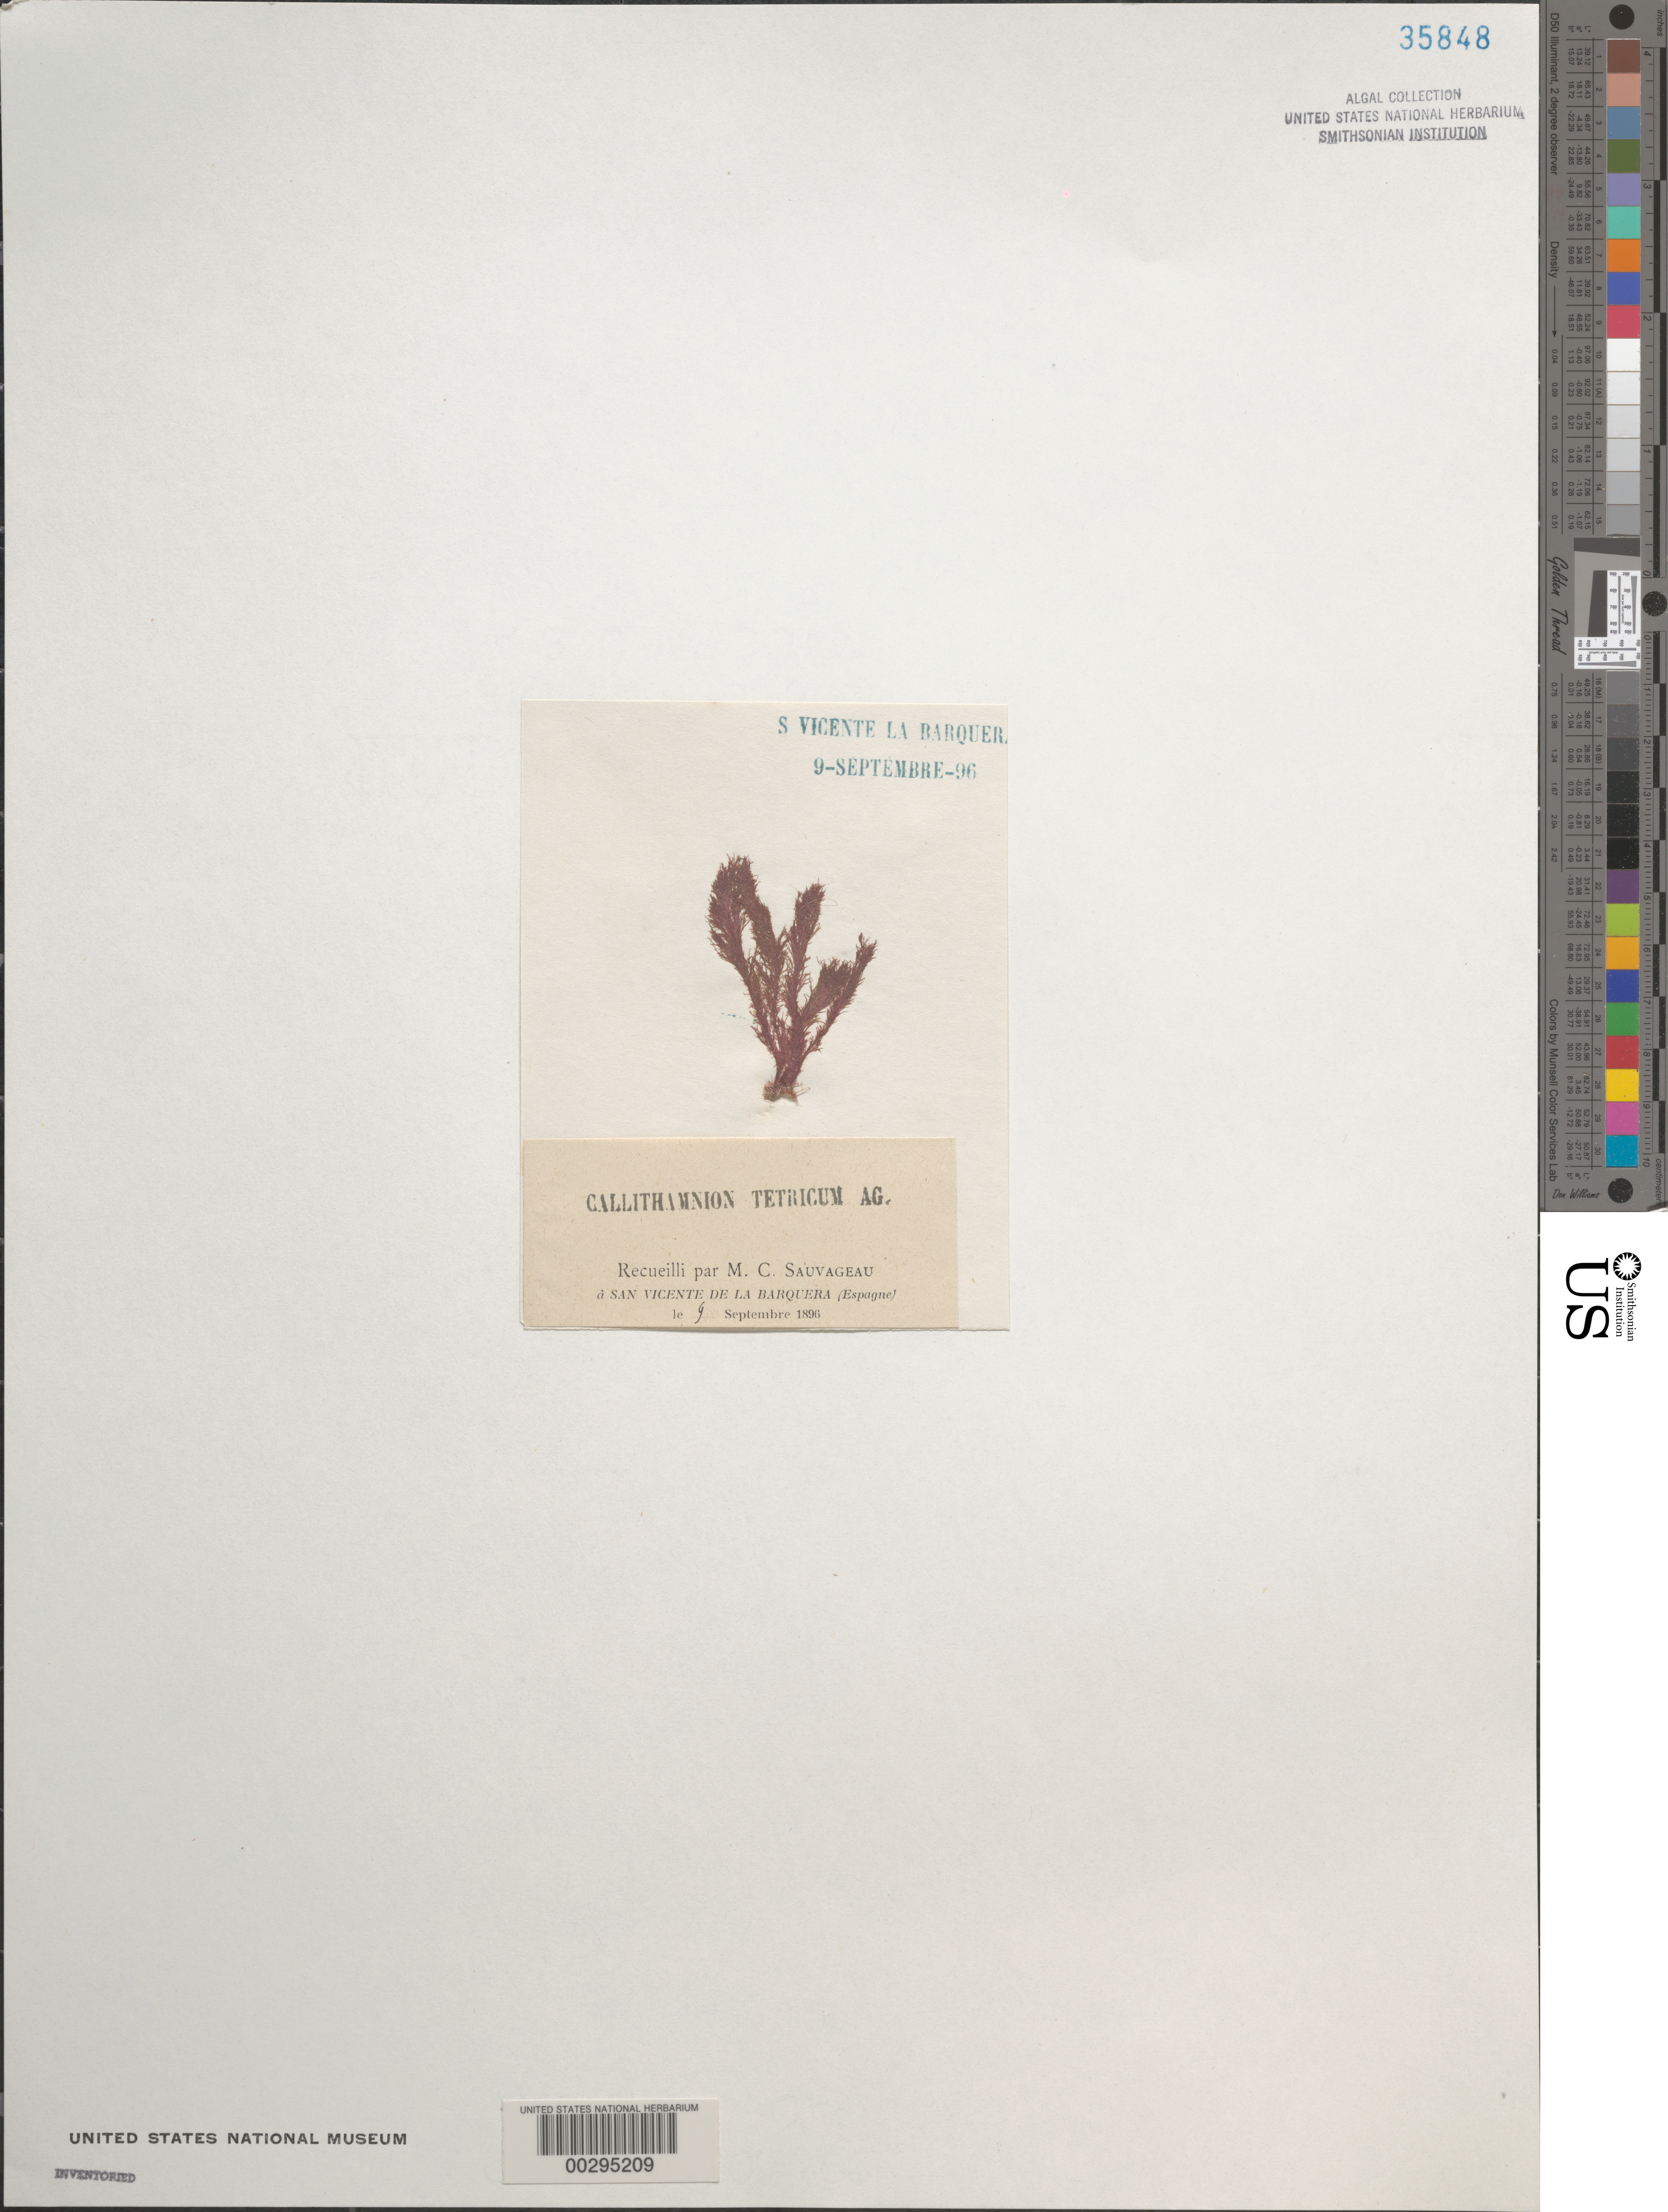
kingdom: Plantae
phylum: Rhodophyta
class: Florideophyceae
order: Ceramiales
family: Callithamniaceae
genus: Callithamnion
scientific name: Callithamnion tetricum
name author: (Dillwyn) S.F. Gray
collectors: C. F. Sauvageau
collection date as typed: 09 Sep 1896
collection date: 1896-09-09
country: Spain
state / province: Cantabria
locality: San vicente de la barquera. Santander.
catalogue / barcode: US 35848